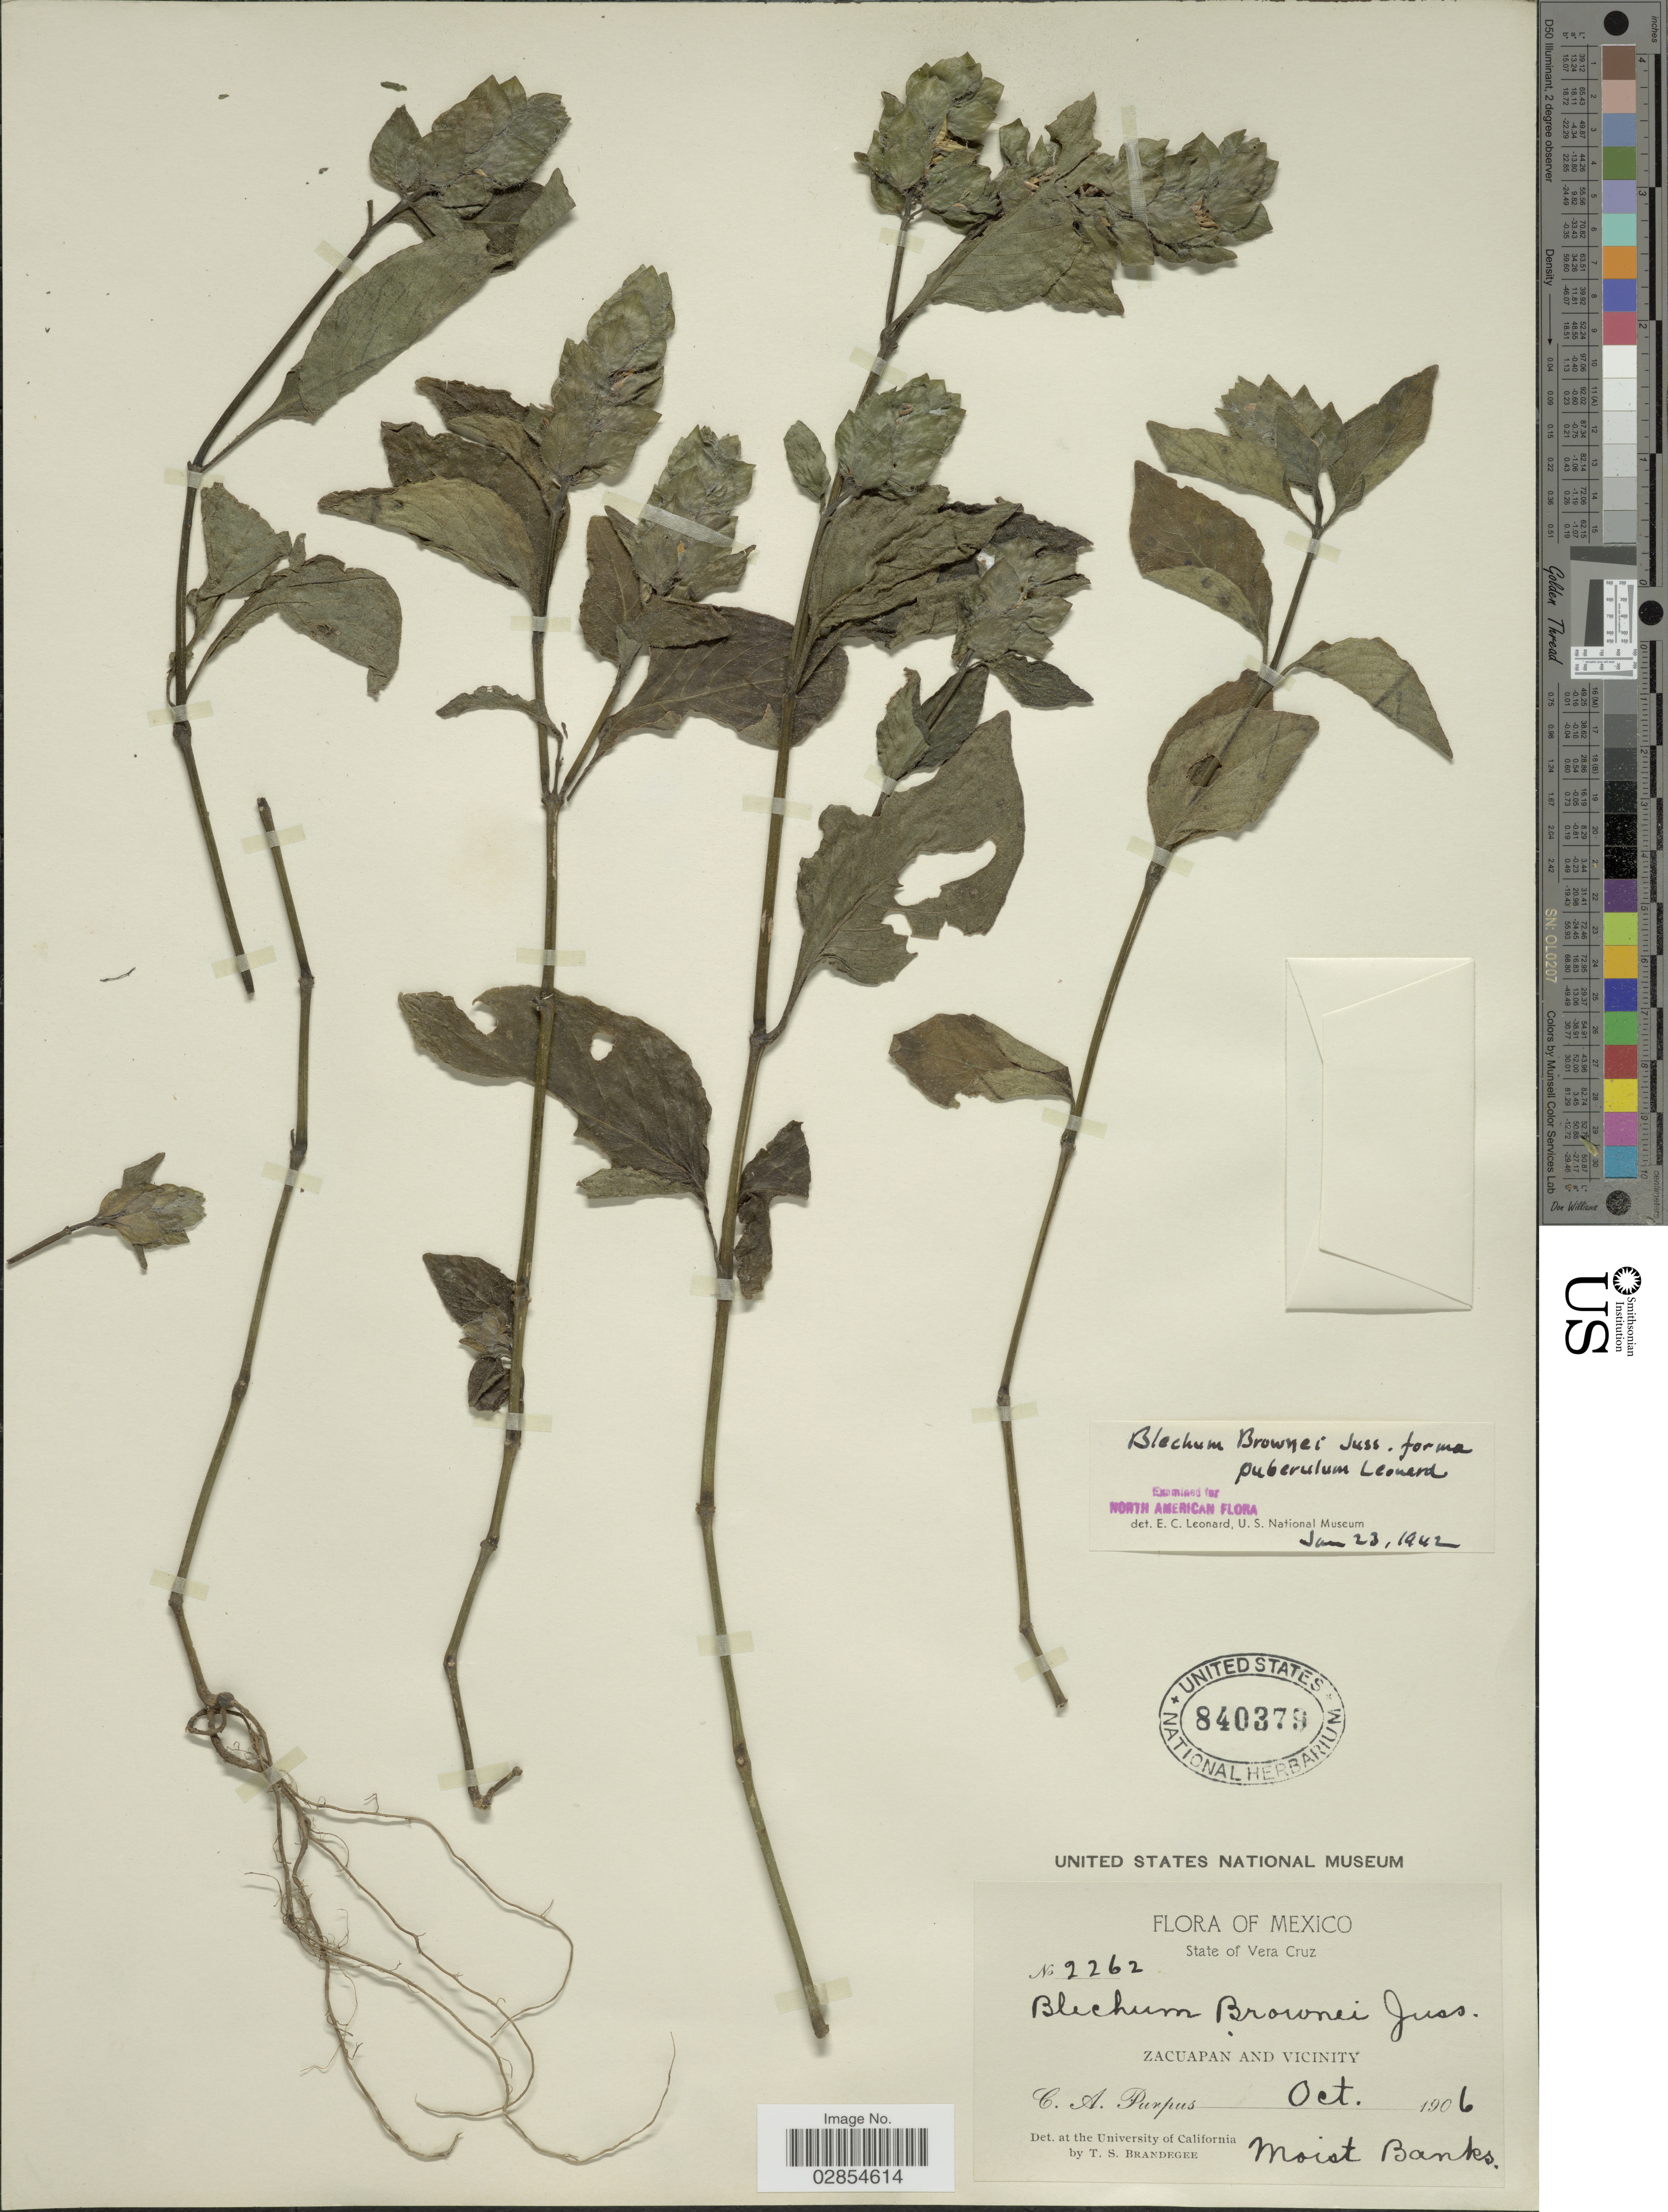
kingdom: Plantae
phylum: Tracheophyta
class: Magnoliopsida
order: Lamiales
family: Acanthaceae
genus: Blechum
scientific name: Blechum pyramidatum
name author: (Lam.) Urb.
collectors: C. A. Purpus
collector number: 2262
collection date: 1906-10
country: Mexico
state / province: Veracruz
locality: State of Vera Cruz. Zacuapan and Vicinity.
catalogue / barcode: US 840379